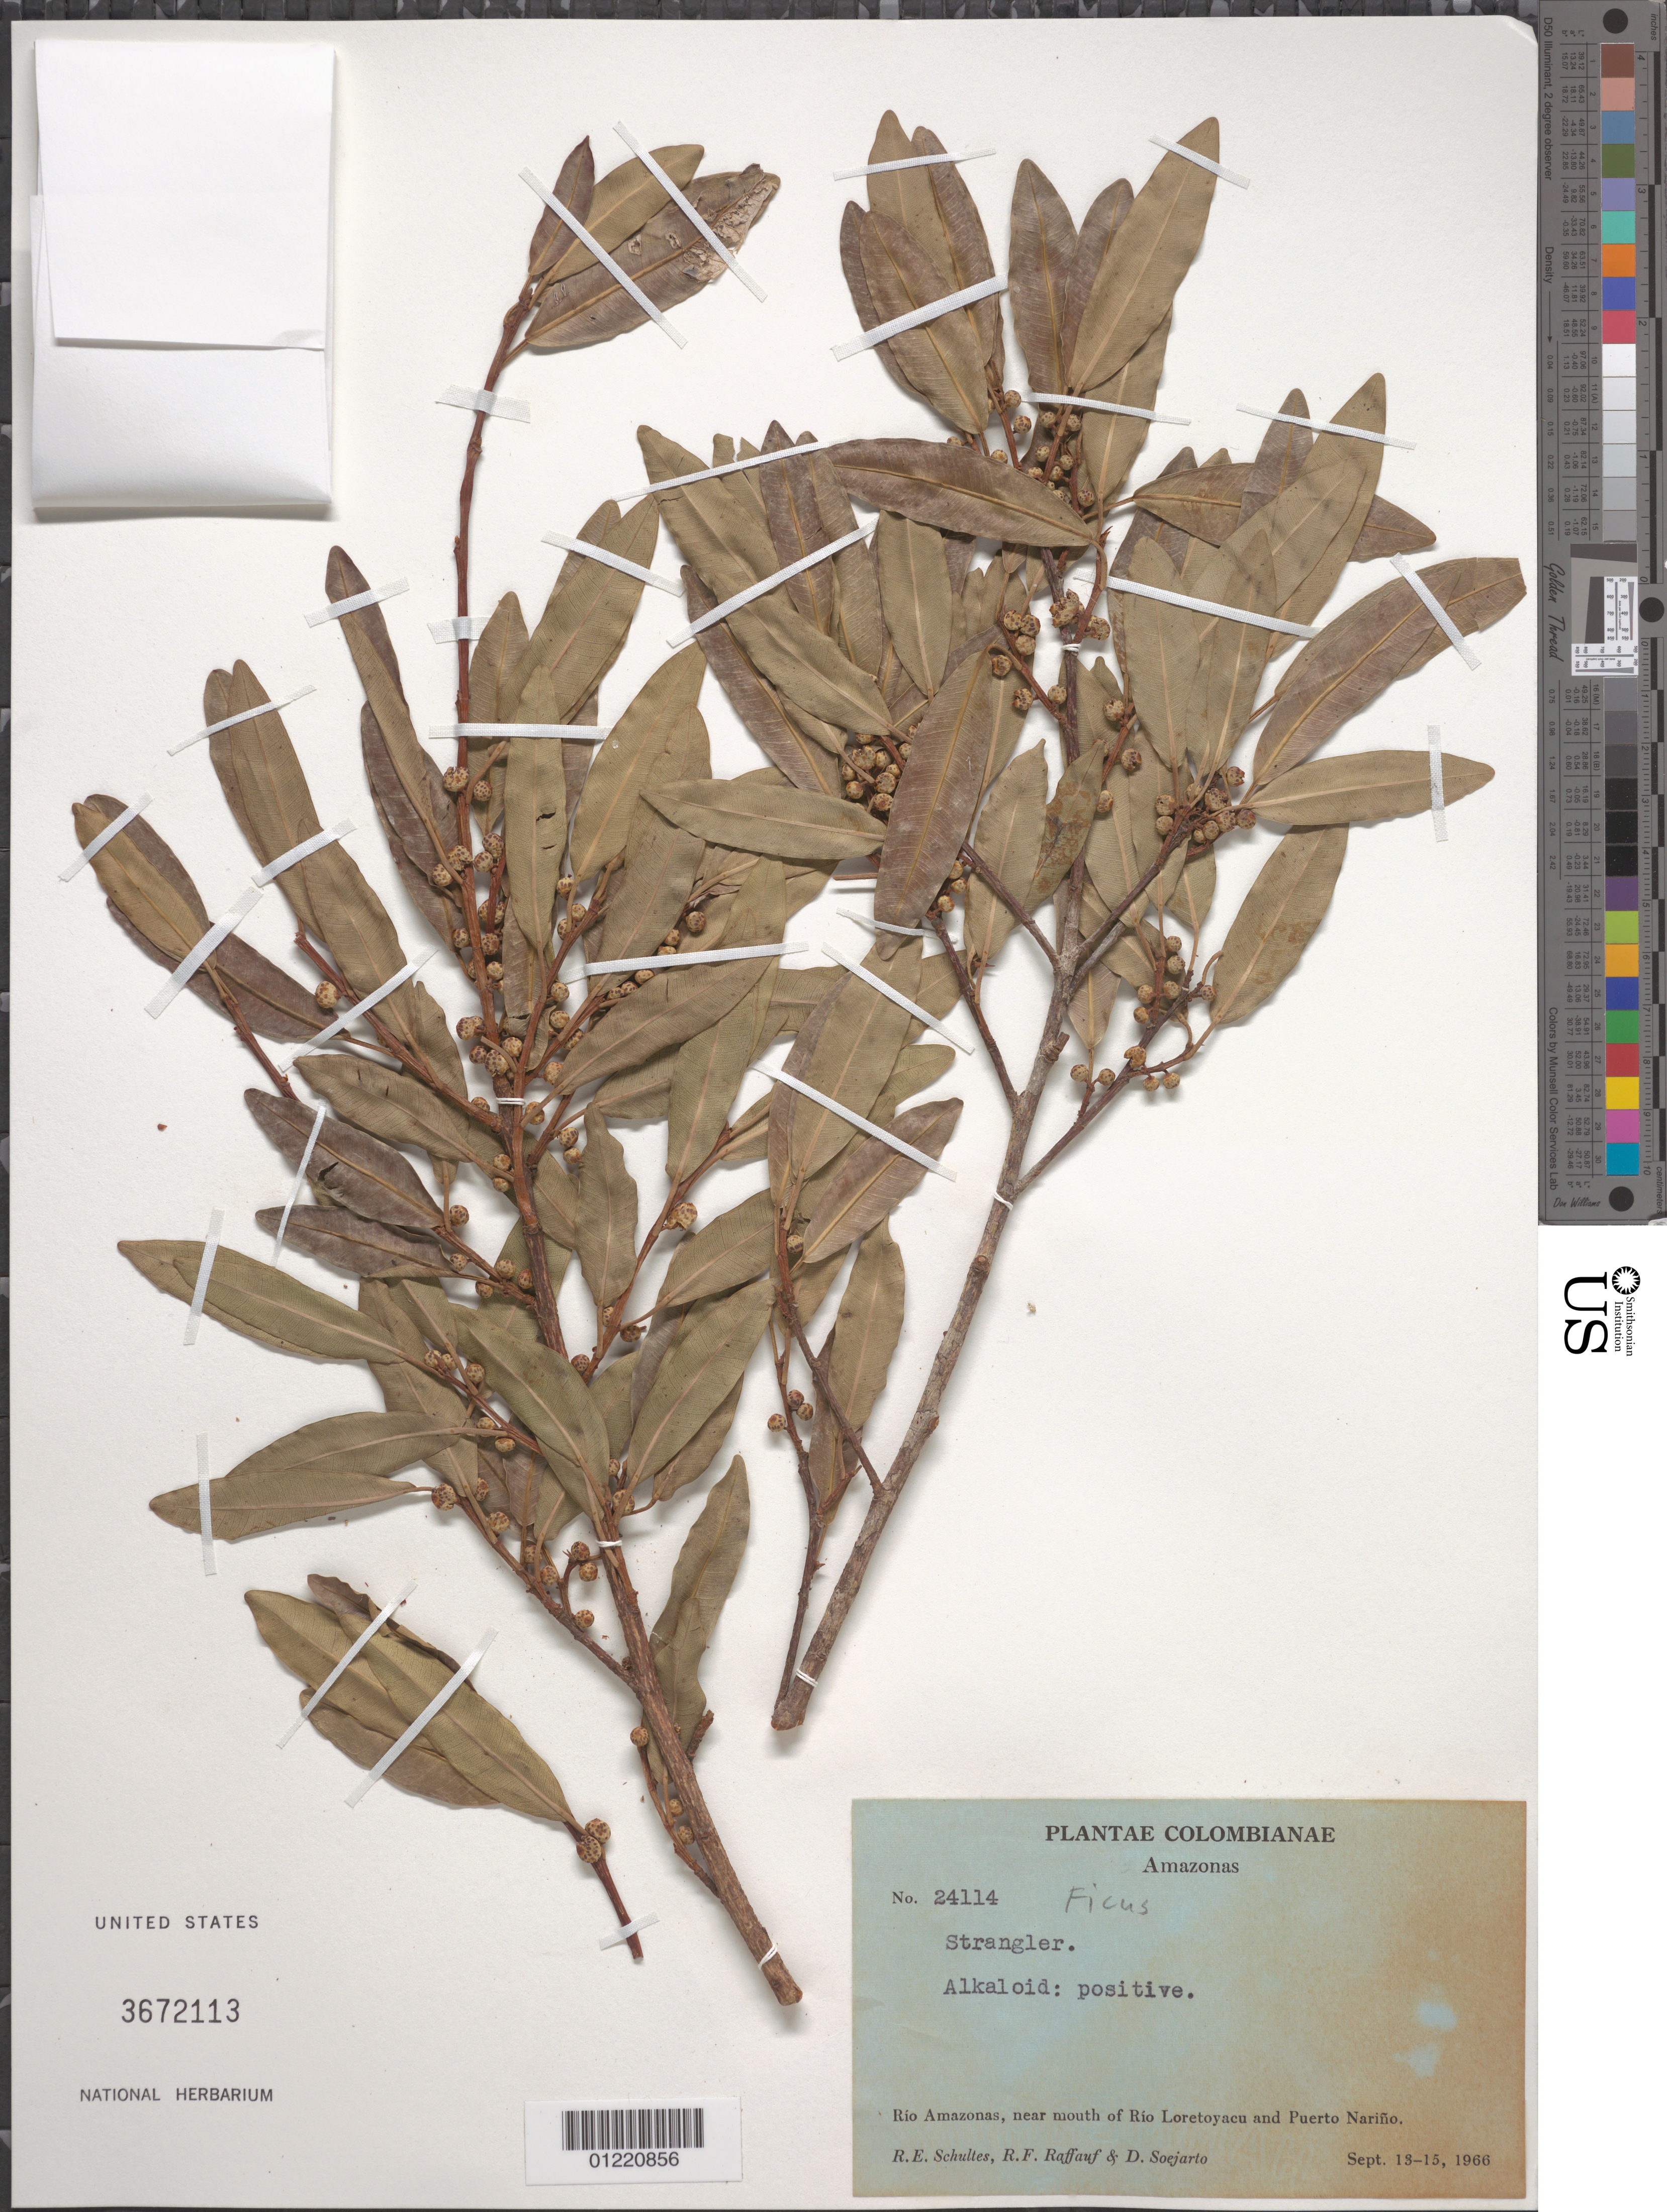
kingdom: Plantae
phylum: Tracheophyta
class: Magnoliopsida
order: Rosales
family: Moraceae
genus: Ficus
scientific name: Ficus schumacheri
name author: (Liebm.) Griseb.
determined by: Mitidieri, Nicole, (WIS), University of Wisconsin - Madison (UNITED STATES)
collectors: R. E. Schultes, R. Raffauf & D. Soejarto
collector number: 24114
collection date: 1966-09-13/1966-09-15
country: Colombia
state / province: Amazônas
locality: Río Amazonas, near mouth of Río Loretoyacu and Puerto Nariño.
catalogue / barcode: US 3672113